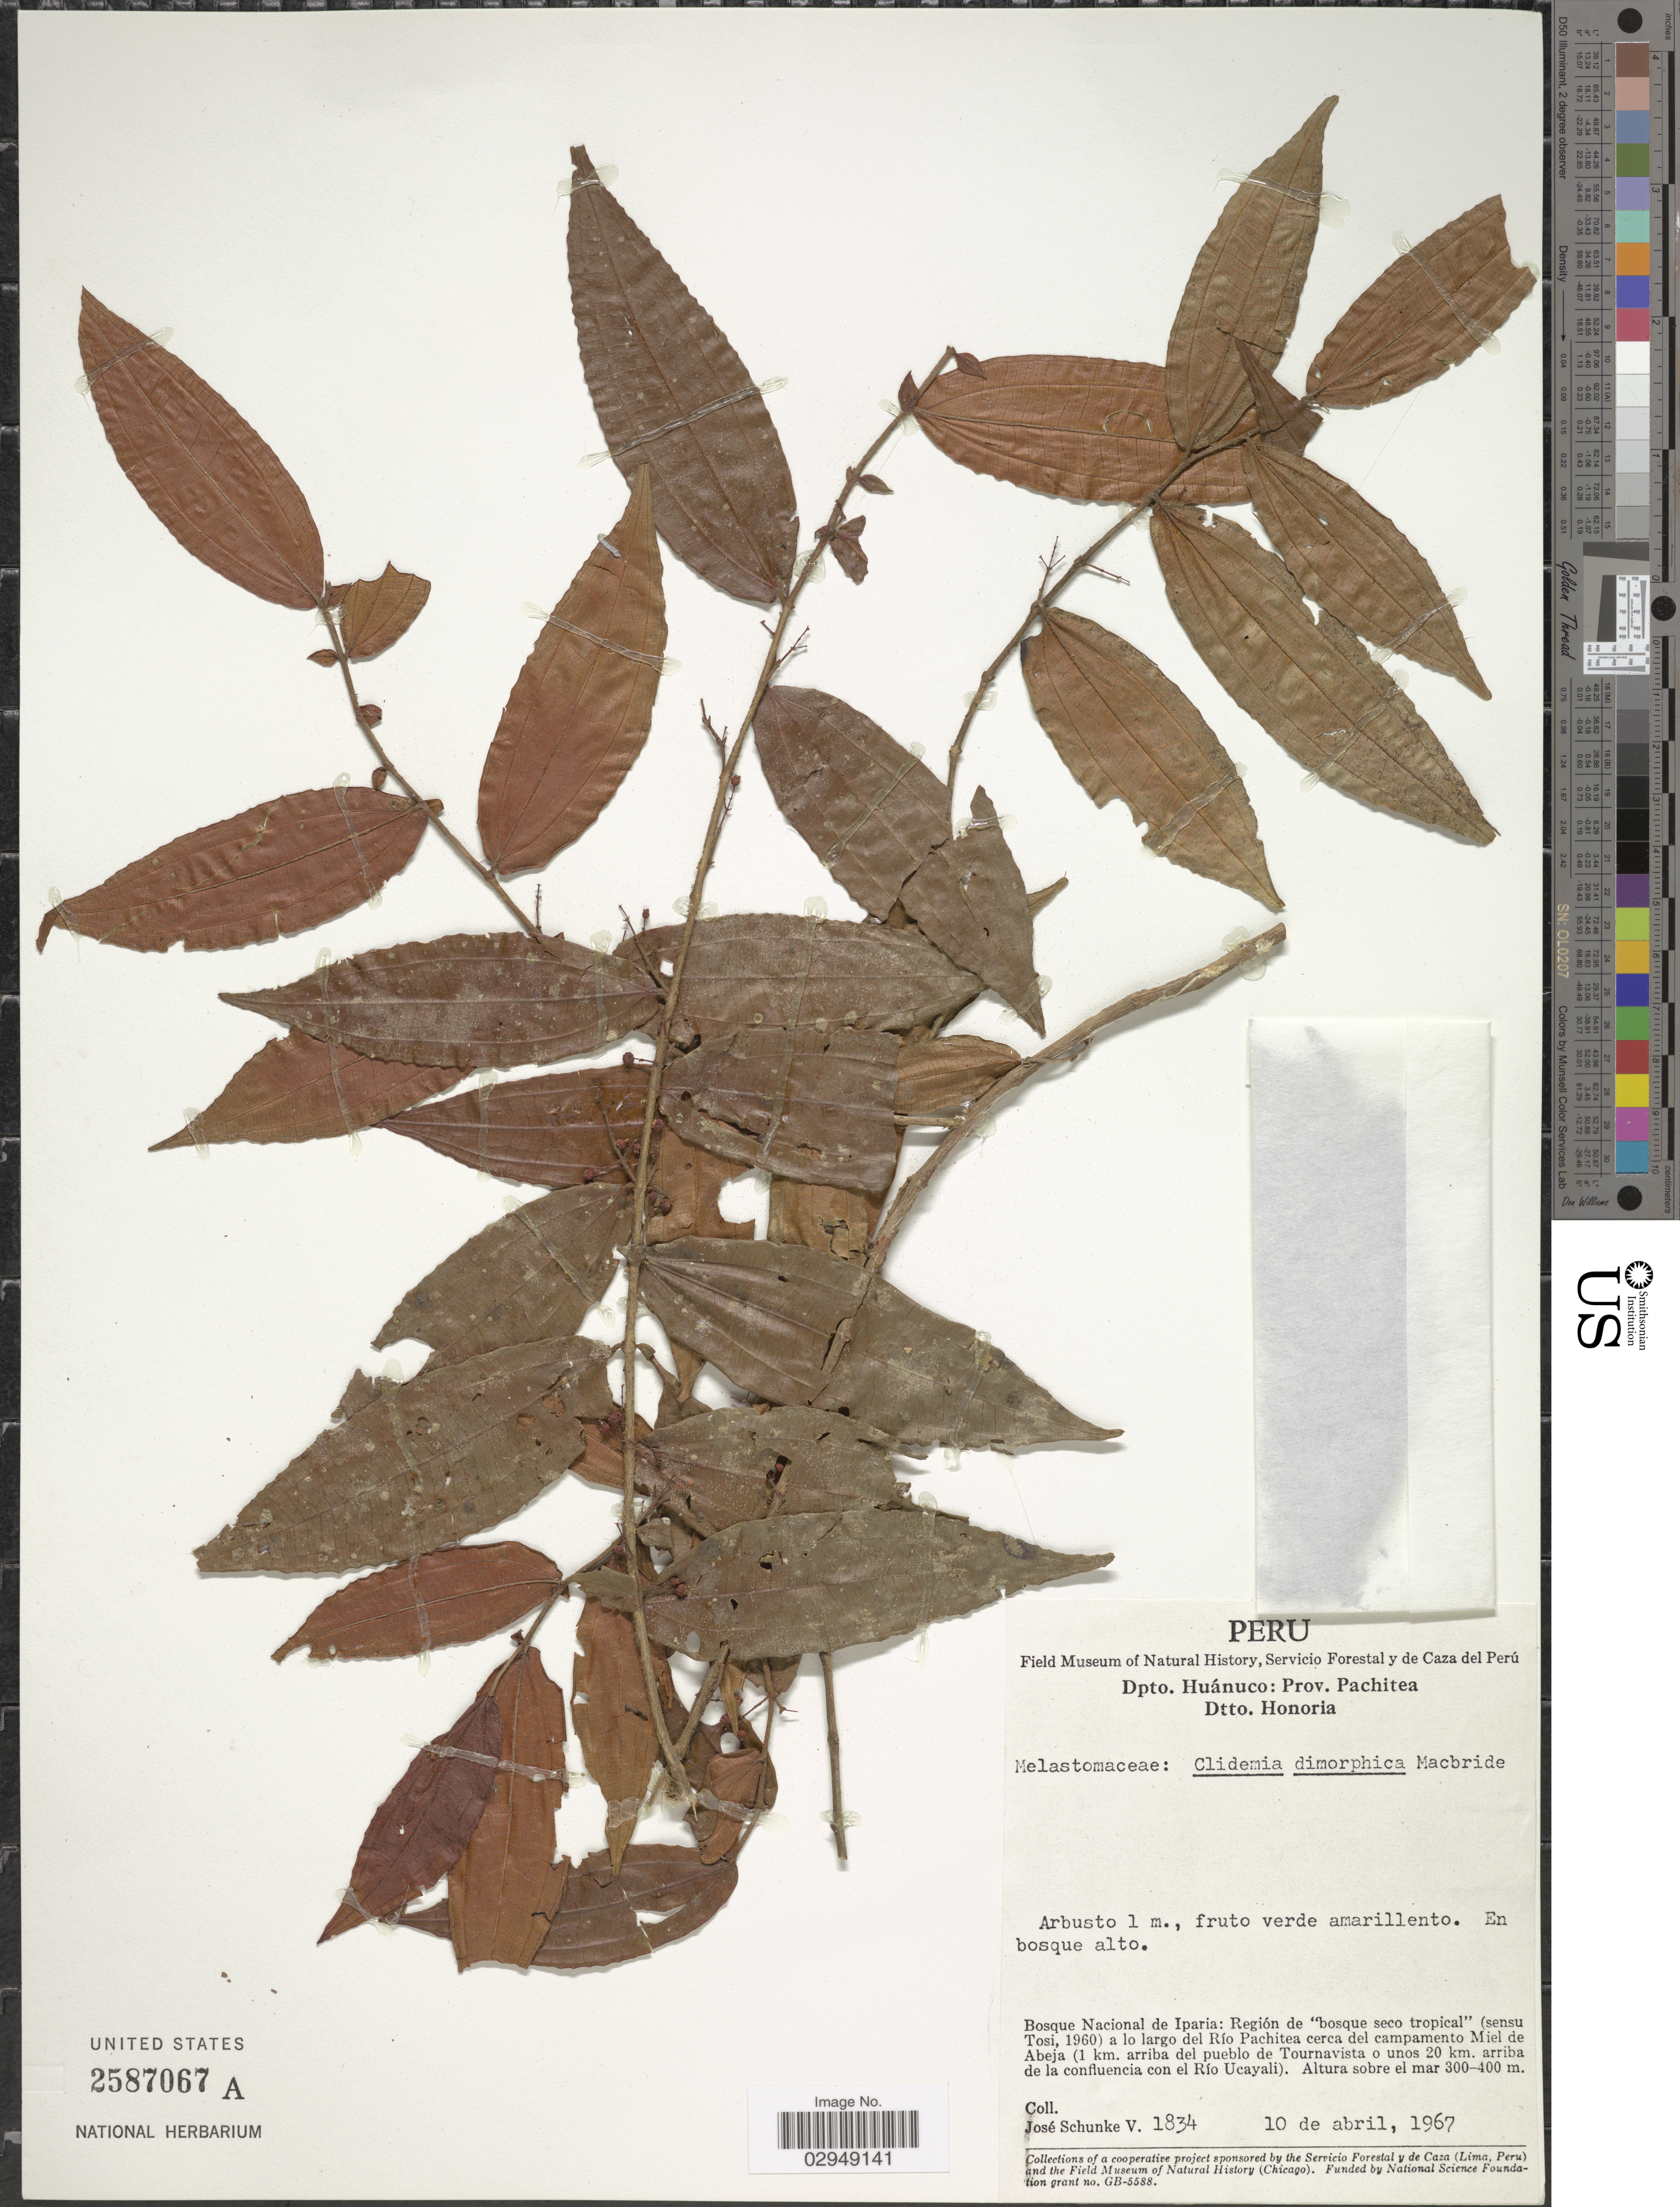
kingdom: Plantae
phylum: Tracheophyta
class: Magnoliopsida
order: Myrtales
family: Melastomataceae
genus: Clidemia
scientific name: Clidemia dimorphica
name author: J.F. Macbr.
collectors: J. Schunke Vigo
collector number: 1834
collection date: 1967-04-10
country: Peru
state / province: Huánuco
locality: Dpto. Huánuco, Prov. Pachitea, Dtto. Honoria. Bosque Nacional de Iparia: Región de "bosque seco tropical" (sensu Tosi, 1960) a lo largo del Río Pachitea cerca del campamento Miel de Abeja (1 km. arriba del pueblo de Tournavista o unos 20 km. arriba de la confluencia con el Río Ucayali).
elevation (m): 300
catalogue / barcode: US 2587067A